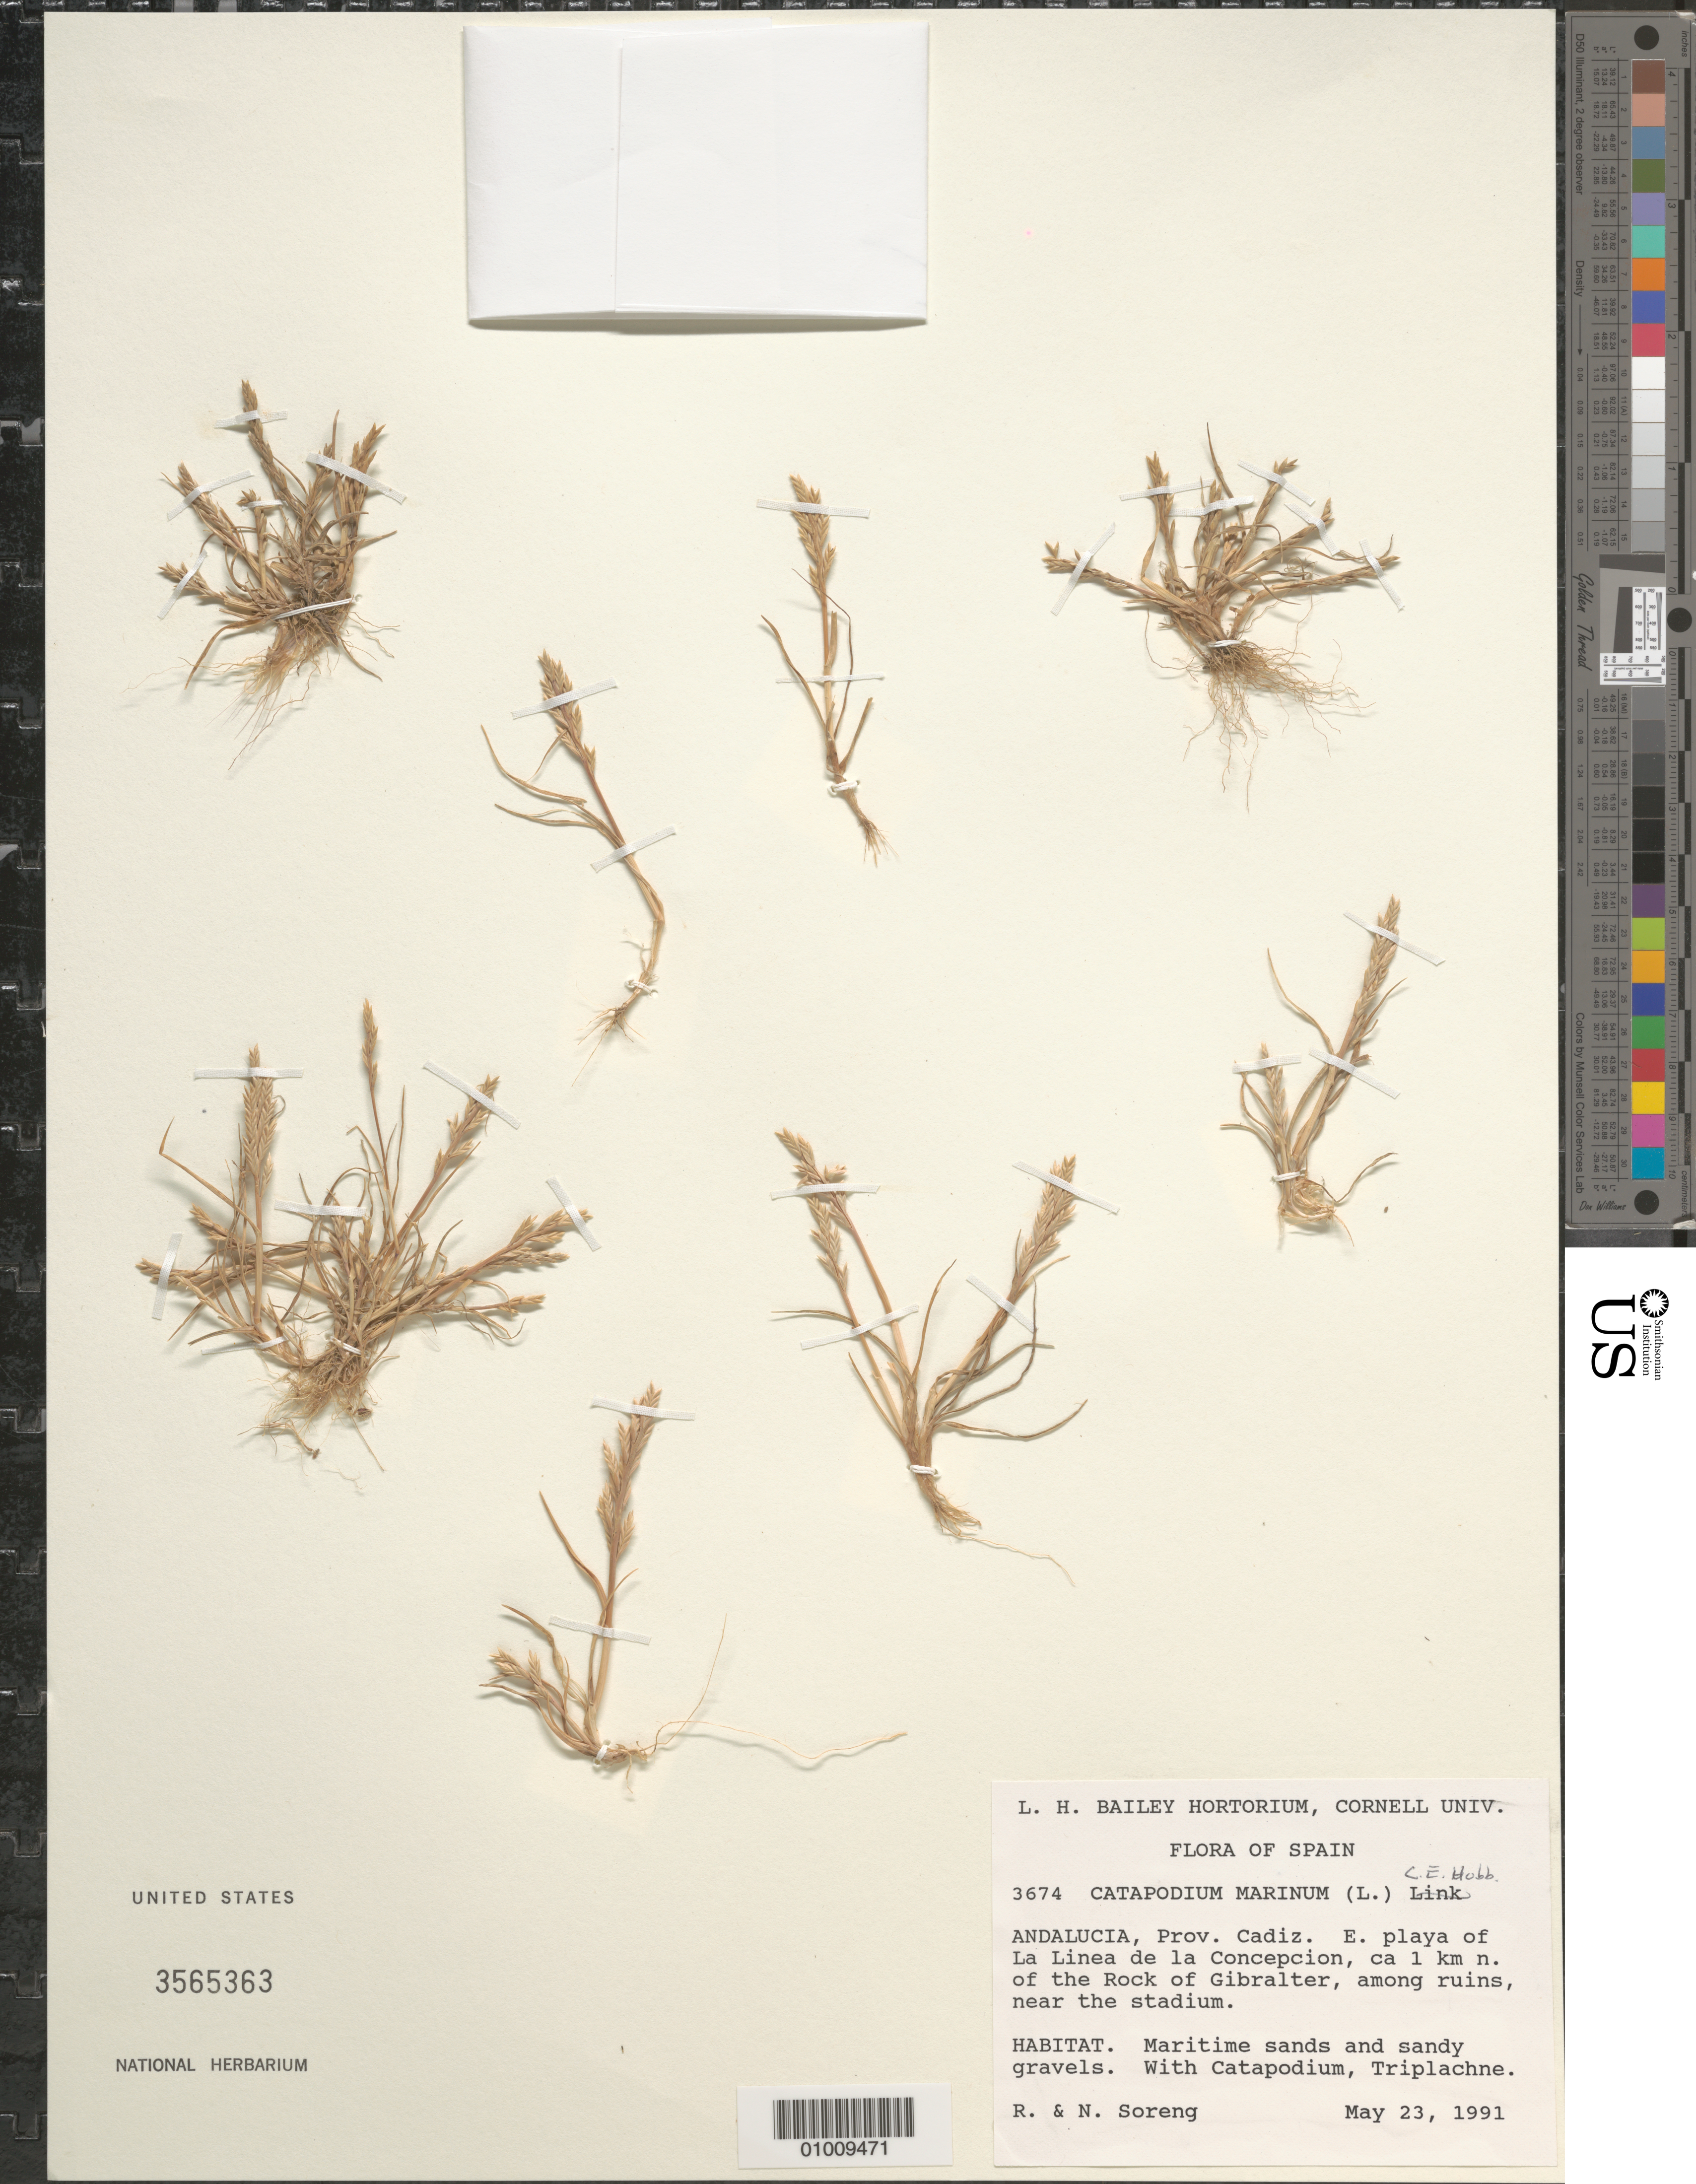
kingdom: Plantae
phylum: Tracheophyta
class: Liliopsida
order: Poales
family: Poaceae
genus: Catapodium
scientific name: Catapodium marinum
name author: (L.) C.E. Hubb.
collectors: R. J. Soreng & N. L. Soreng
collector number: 3674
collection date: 1991-05-23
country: Spain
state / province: Andalucía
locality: Prov. Cadiz. E. playa of La Linea de la Concepcion, ca 1 km n. of the Rock of Gibralter, among ruins, near the stadium.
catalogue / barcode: US 3565363